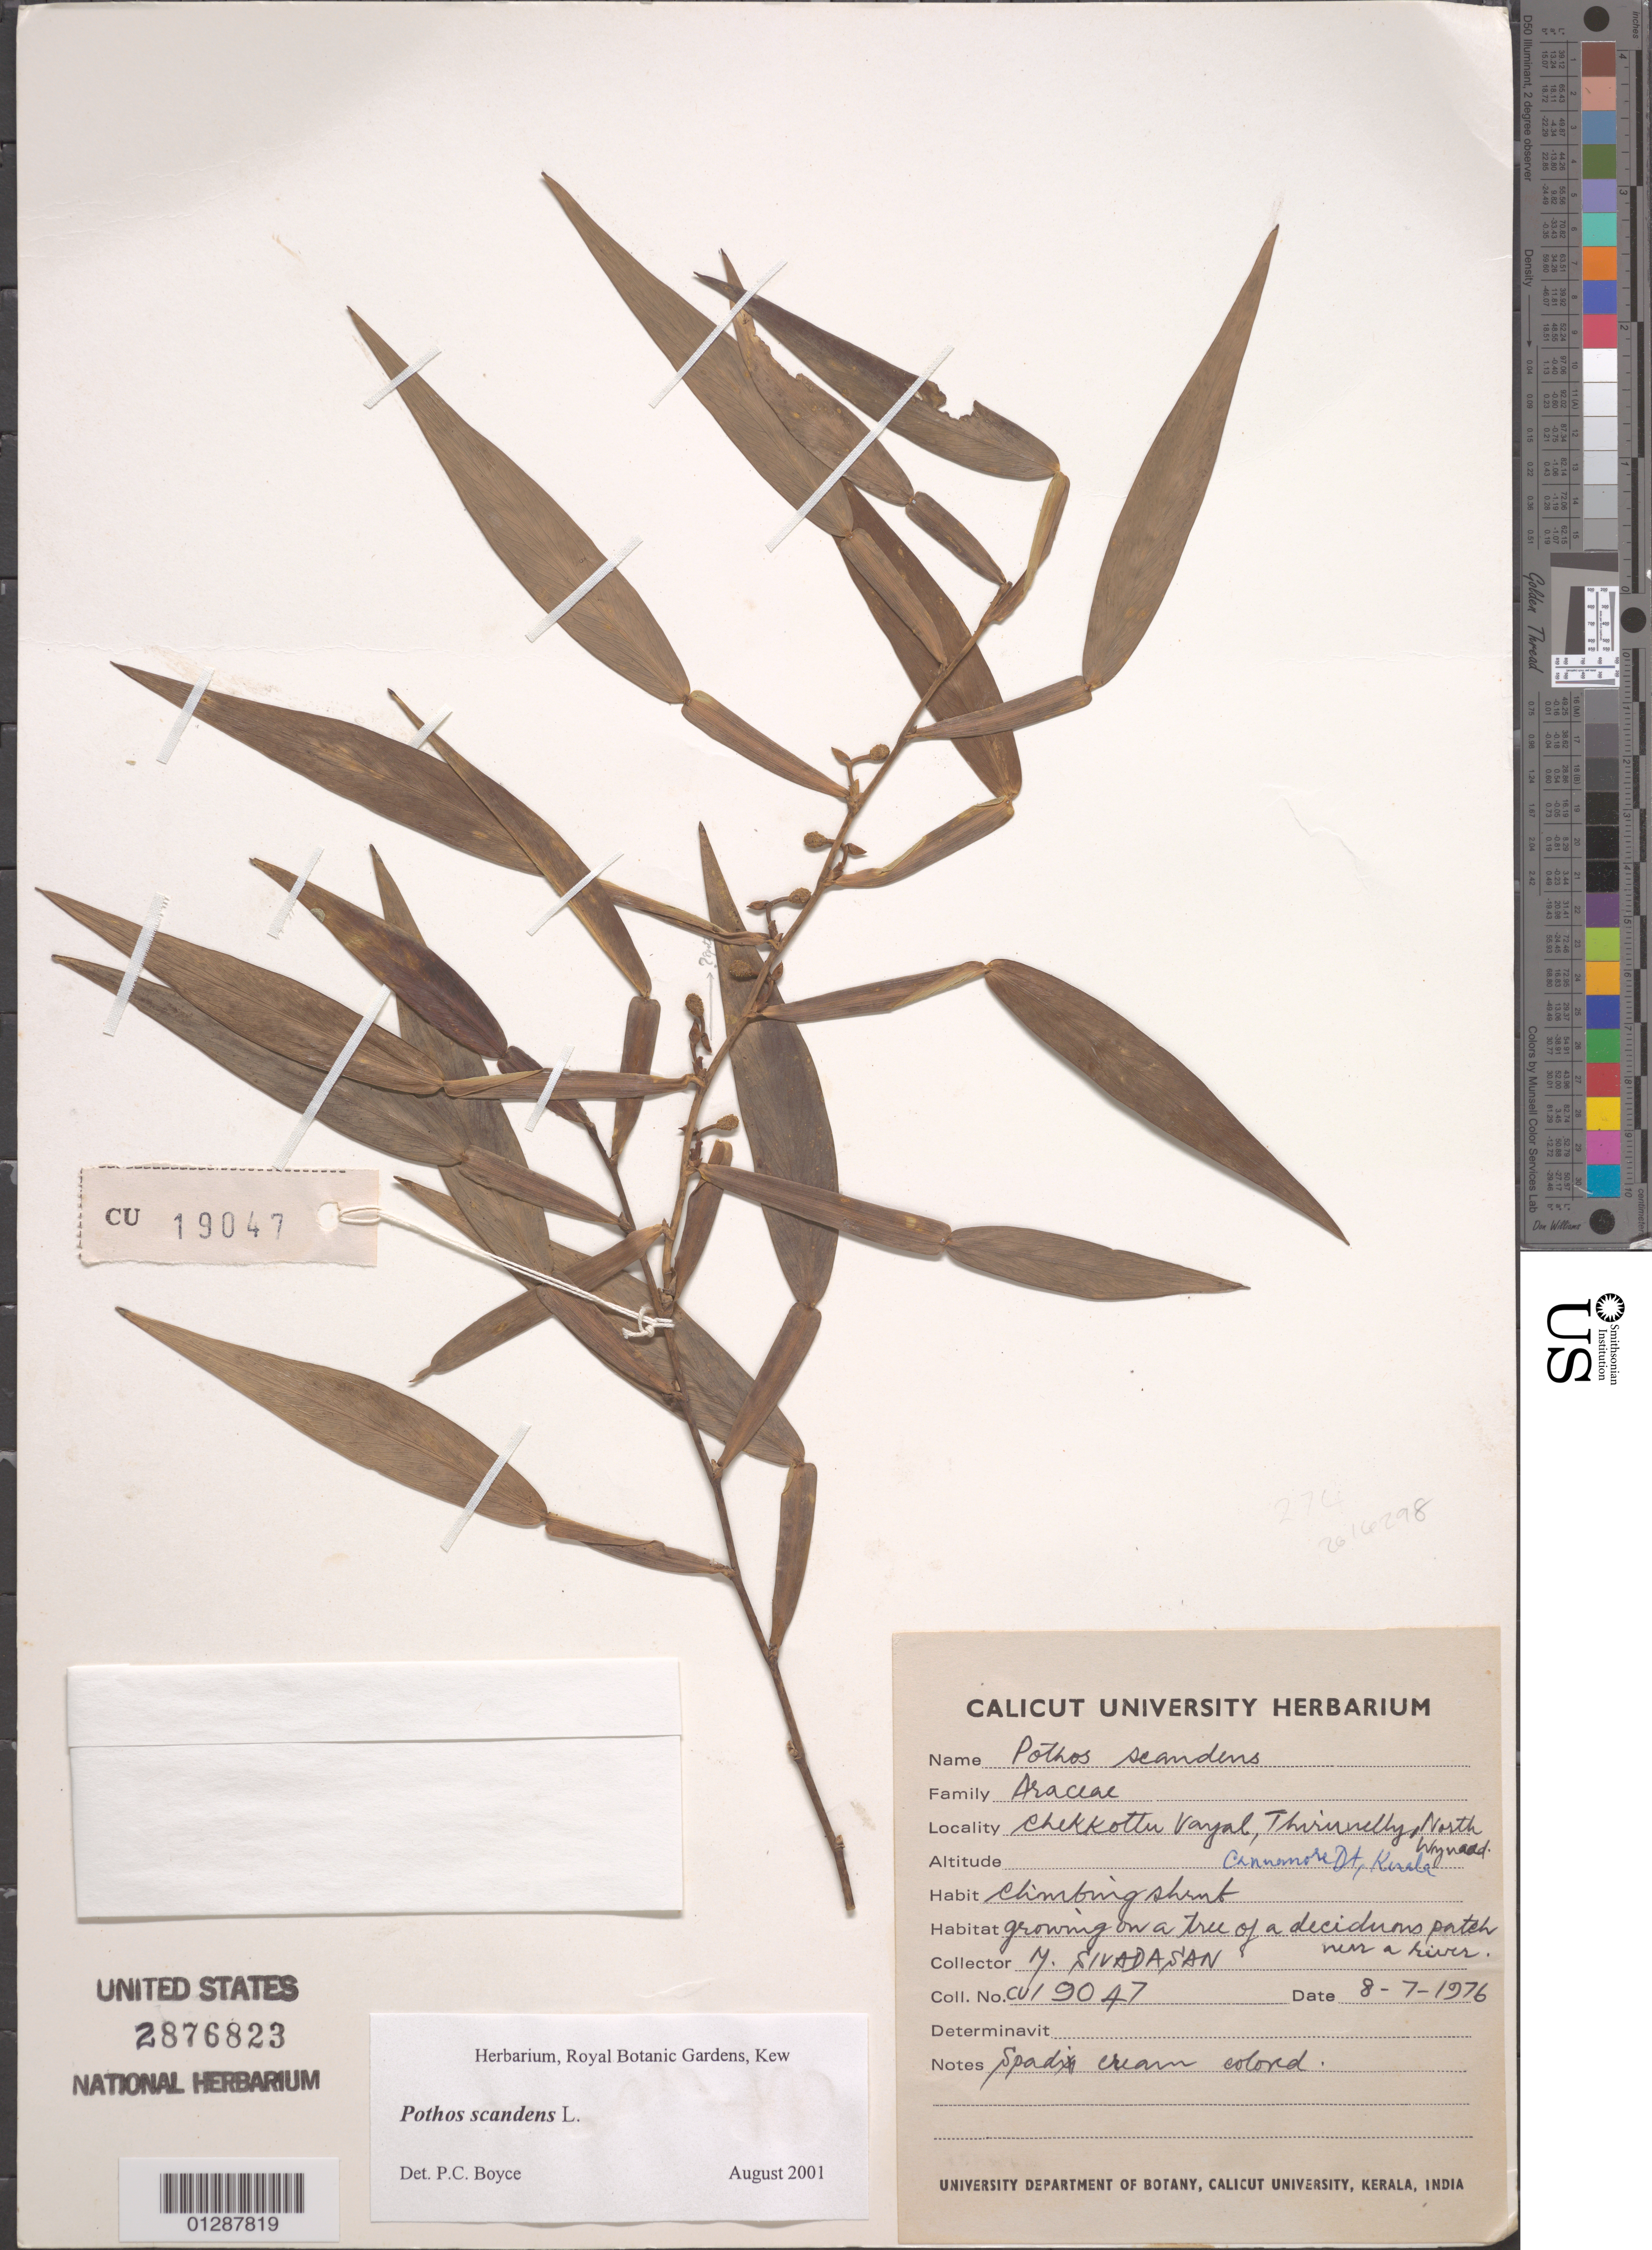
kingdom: Plantae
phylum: Tracheophyta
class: Liliopsida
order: Alismatales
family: Araceae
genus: Pothos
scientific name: Pothos scandens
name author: L.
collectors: M. Sivadasan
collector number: CU 19047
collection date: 1976-07-08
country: India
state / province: Kerala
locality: Chekkottu Varjal, Thirunelly, North Wyanaad. Cannanore Dt. Near a river.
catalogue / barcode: US 2876823